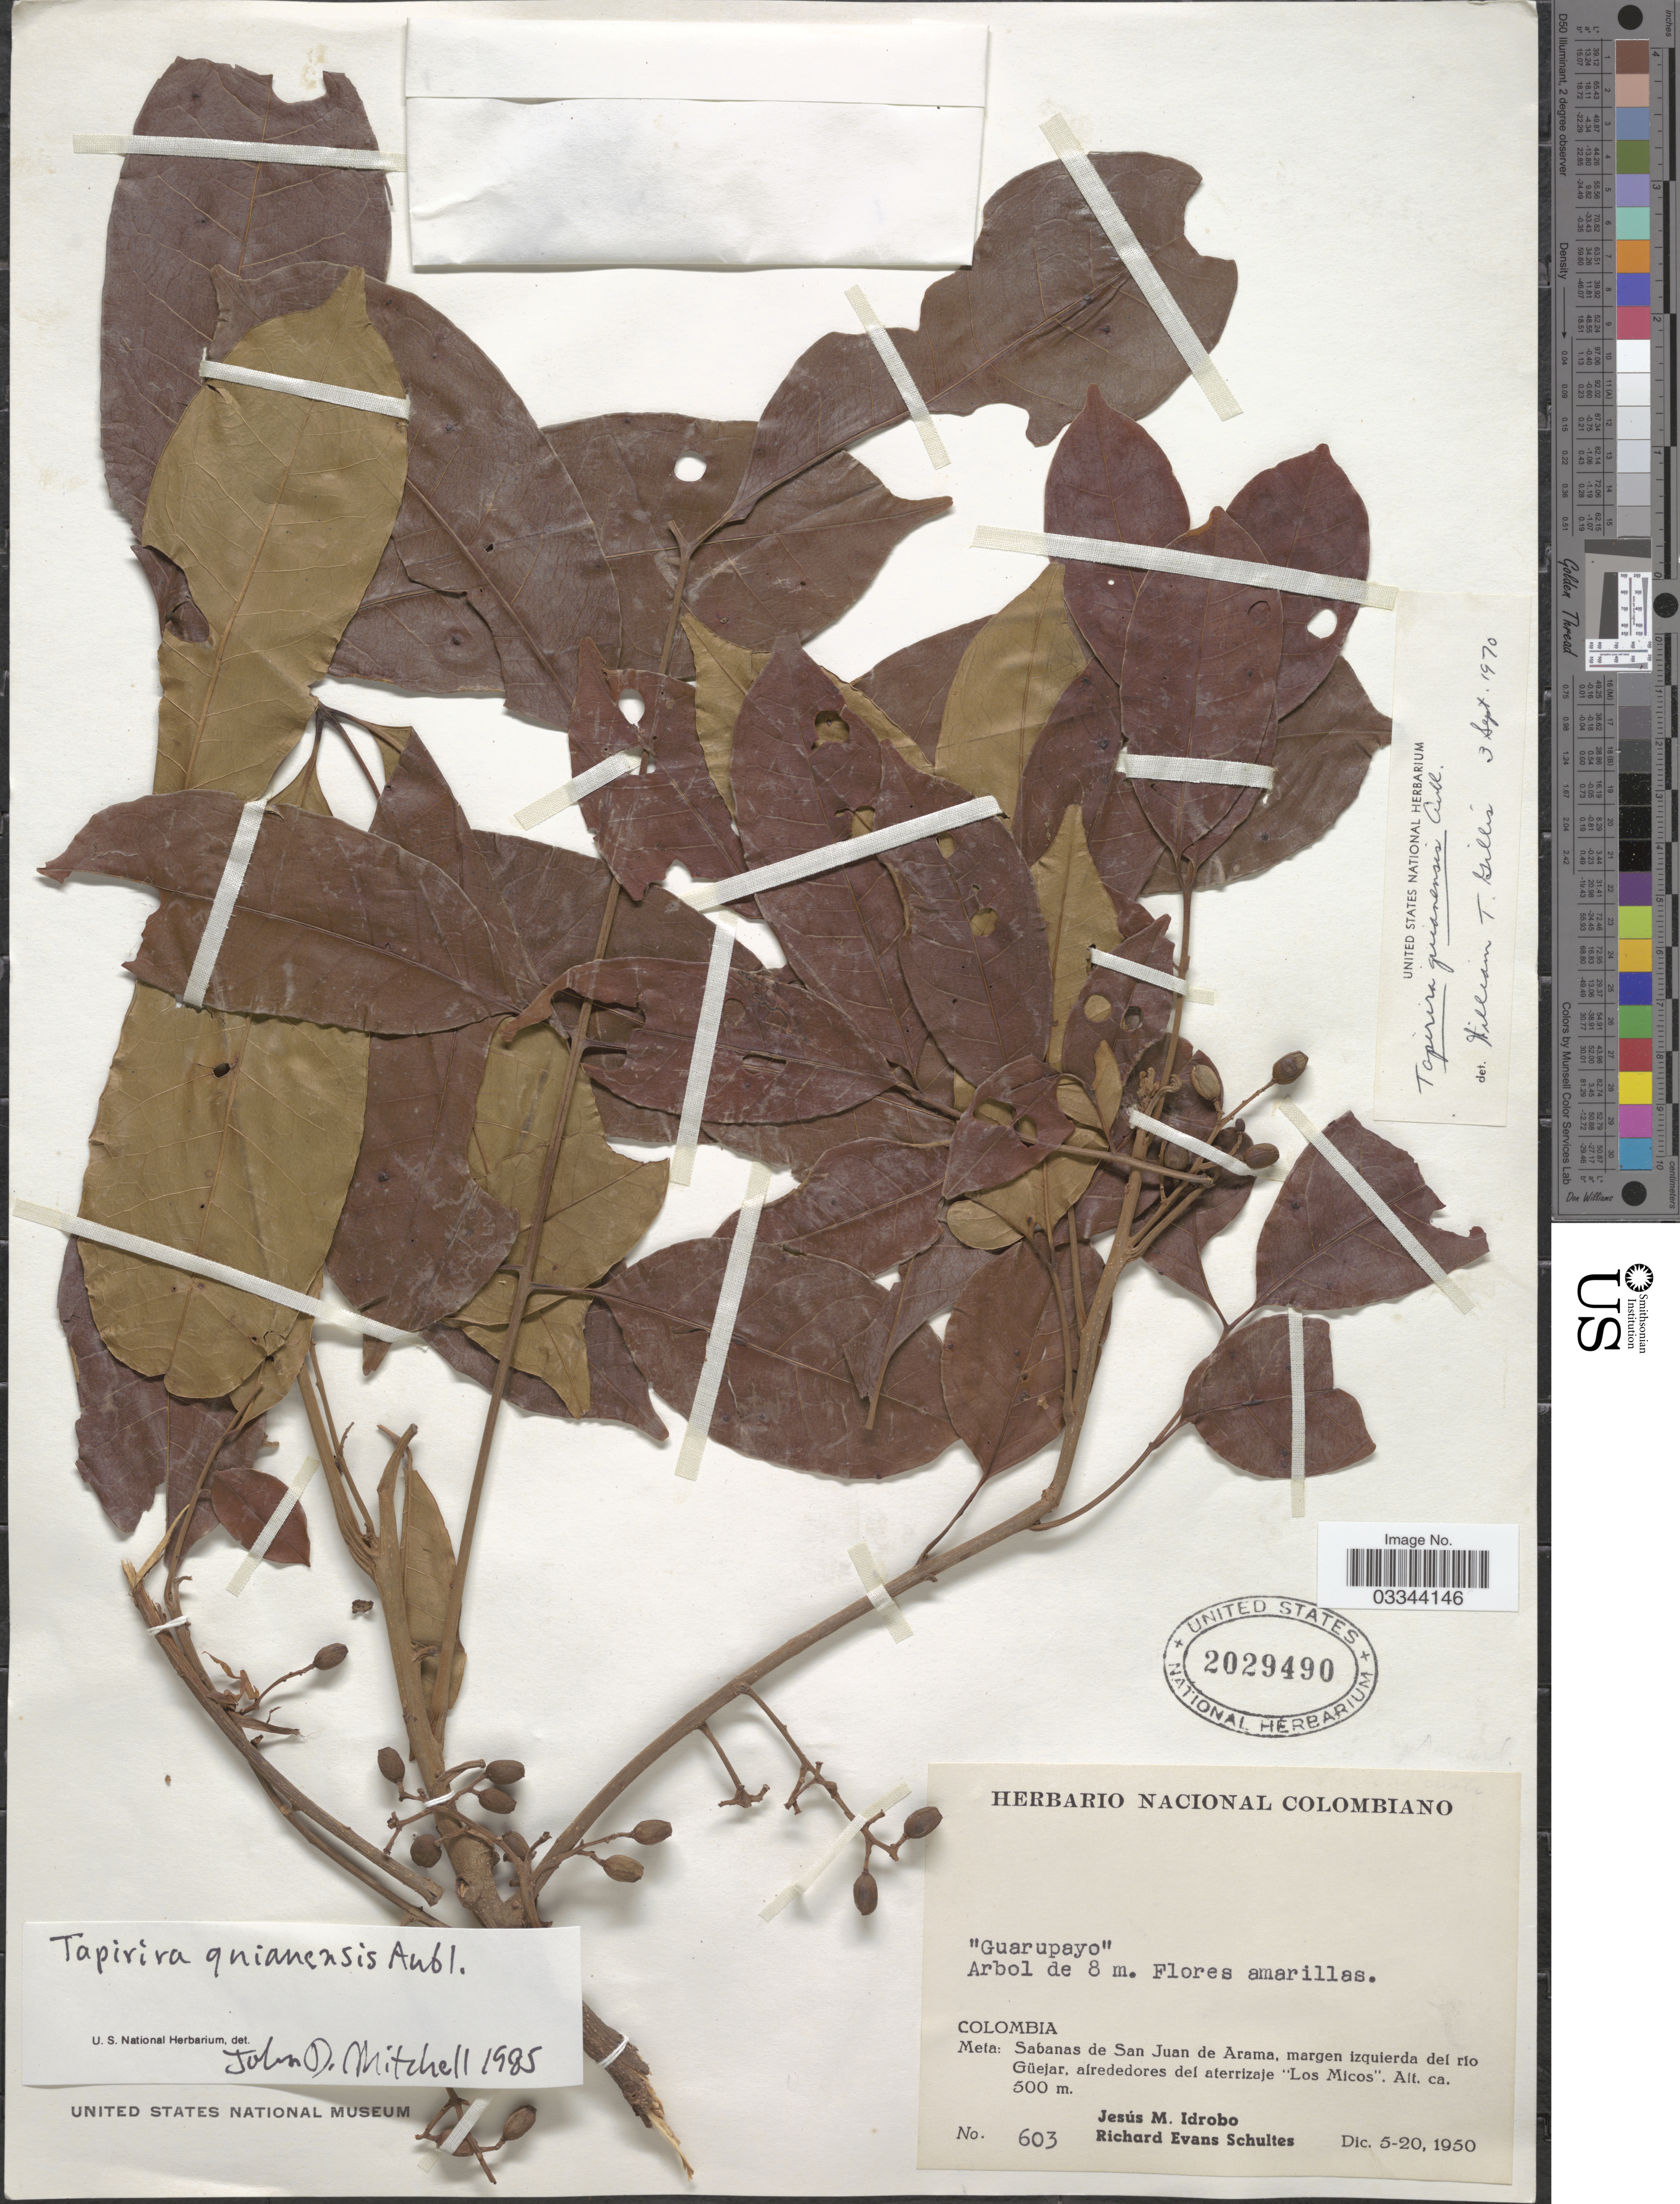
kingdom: Plantae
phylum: Tracheophyta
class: Magnoliopsida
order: Sapindales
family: Anacardiaceae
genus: Tapirira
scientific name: Tapirira guianensis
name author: Aubl.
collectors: J. M. Idrobo & R. E. Schultes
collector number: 603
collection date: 1950-12-05/1950-12-20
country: Colombia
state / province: Meta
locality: Sabanas de San Juan de Arama, margen izquierda del rio Güejar, alrededores del aterrizaje "Los Micos".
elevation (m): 500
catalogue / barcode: US 2029490